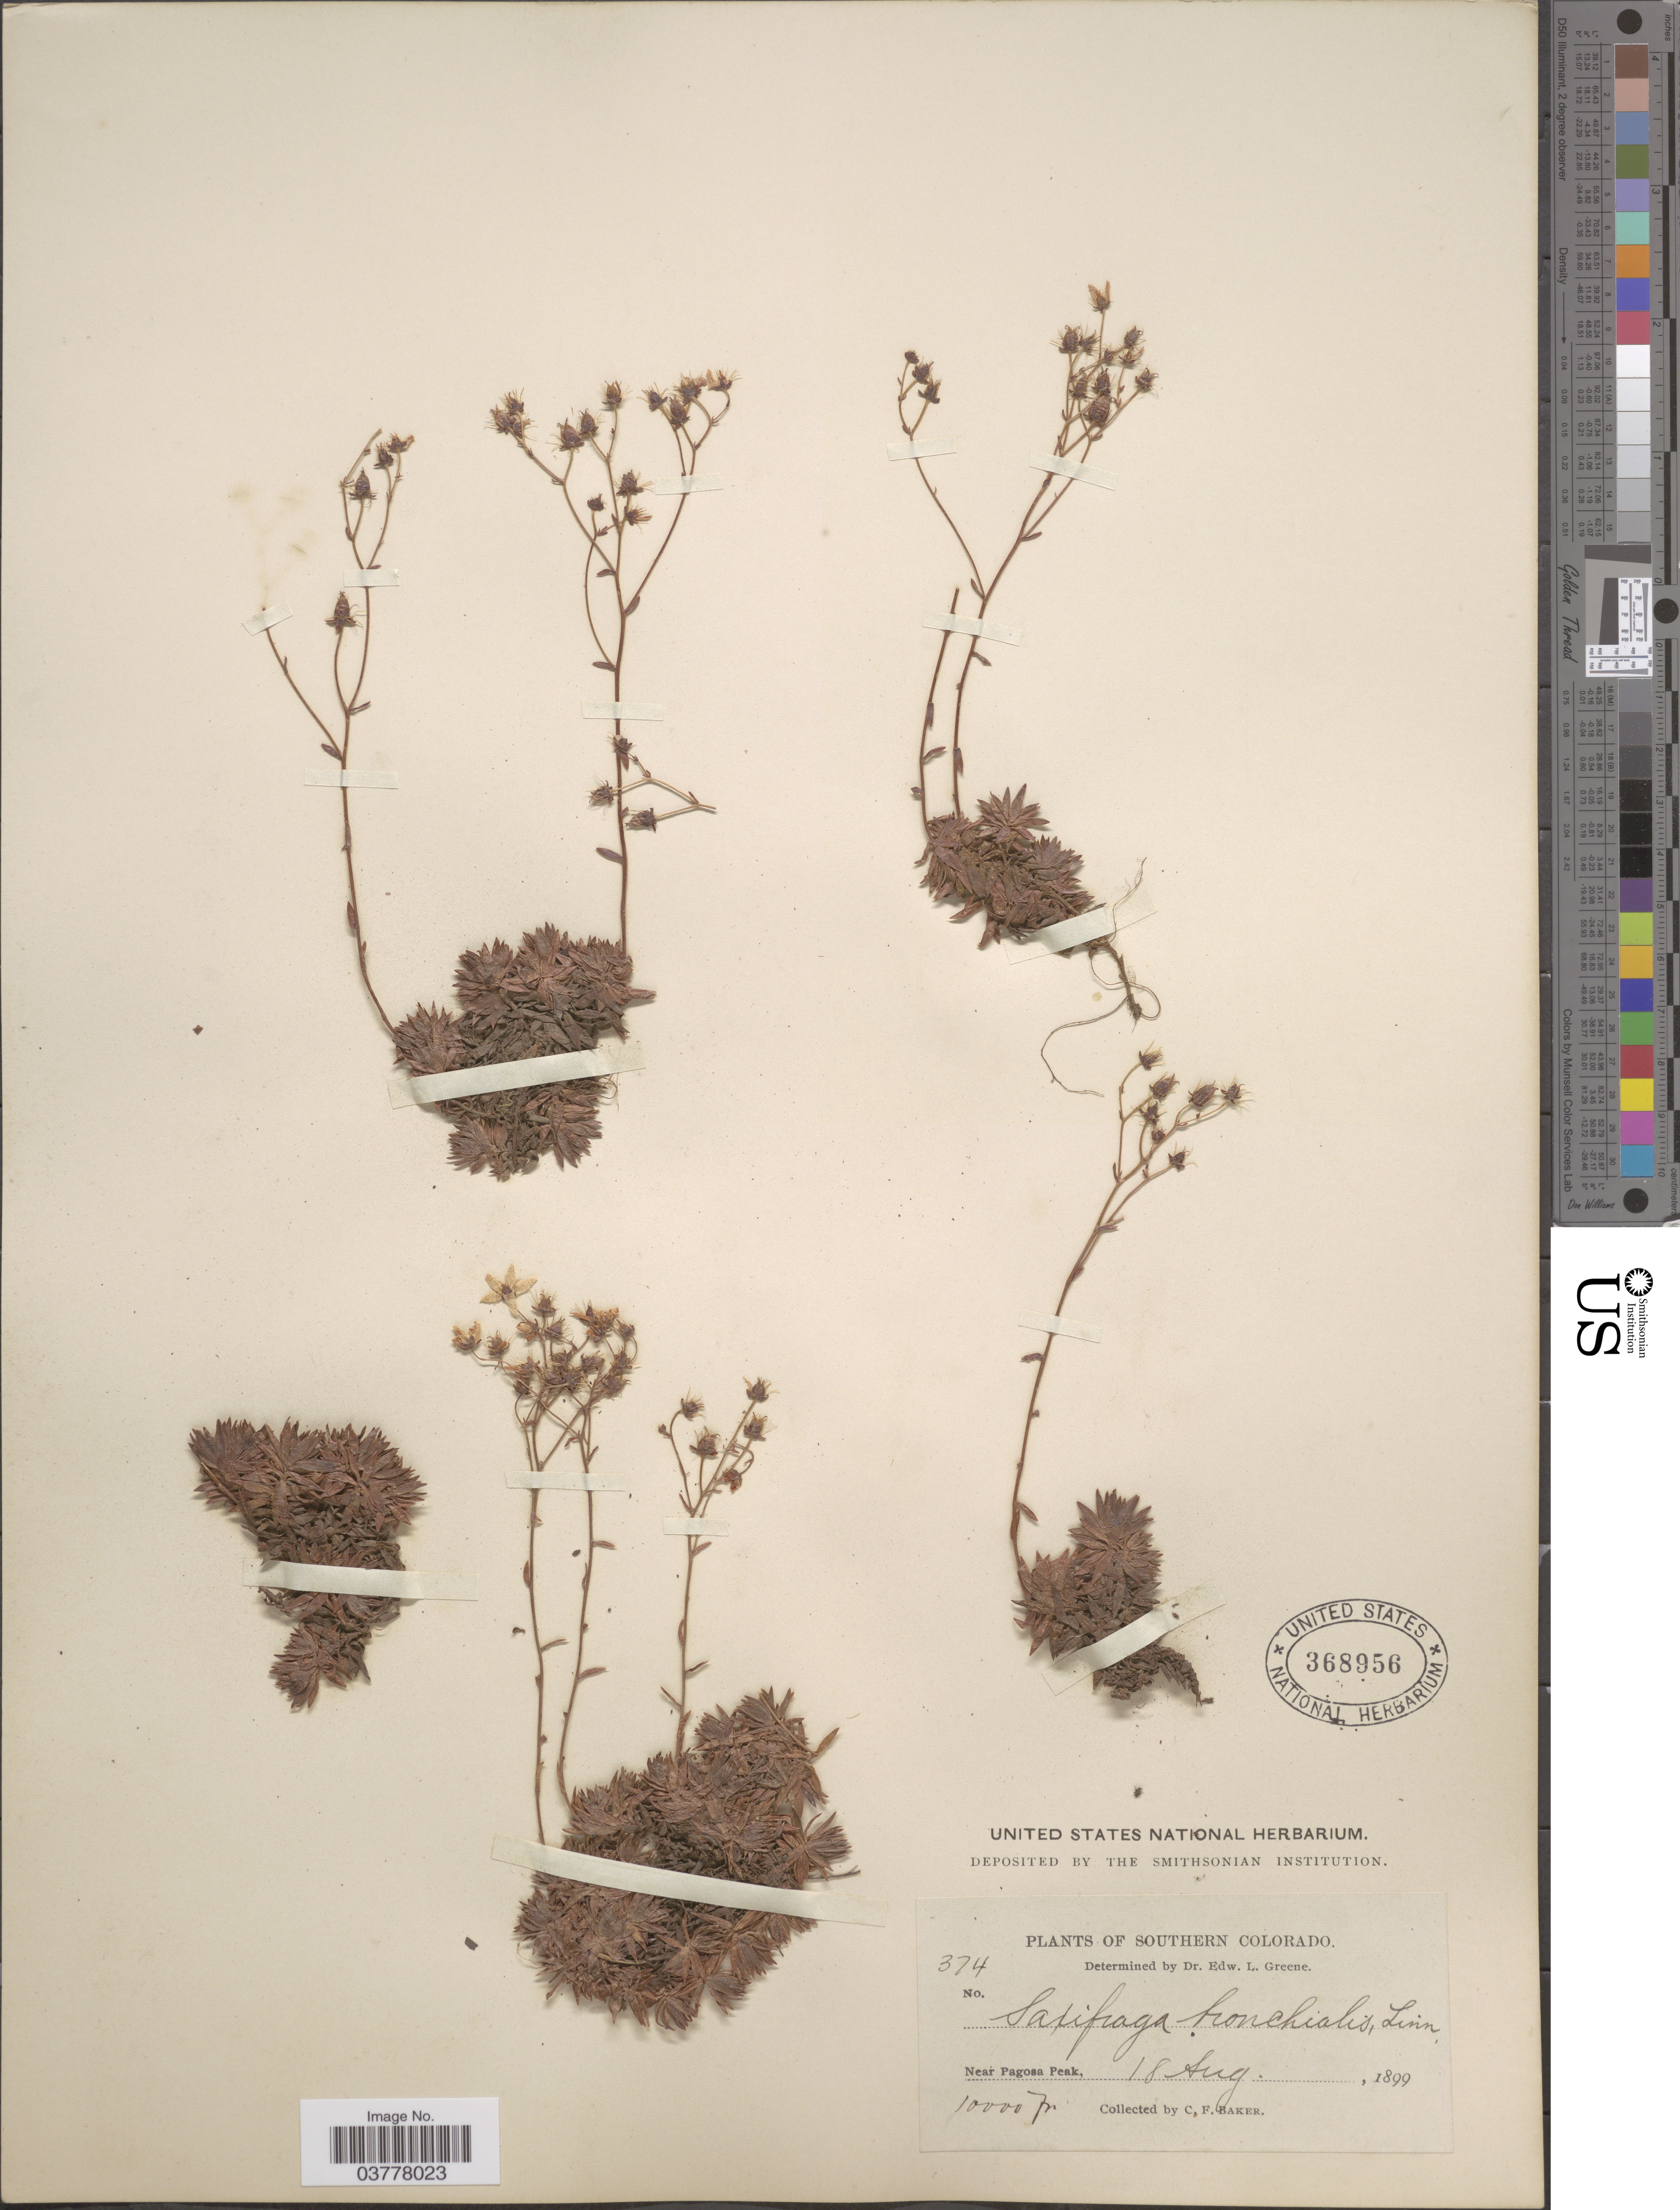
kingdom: Plantae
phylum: Tracheophyta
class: Magnoliopsida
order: Saxifragales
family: Saxifragaceae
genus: Saxifraga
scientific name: Saxifraga bronchialis subsp. austromontana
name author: (Wiegand) Piper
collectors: C. F. Baker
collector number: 374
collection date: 1899-08-18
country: United States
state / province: Colorado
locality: Southern Colorado. Near Pagosa Peak.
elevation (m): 3048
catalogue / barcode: US 368956